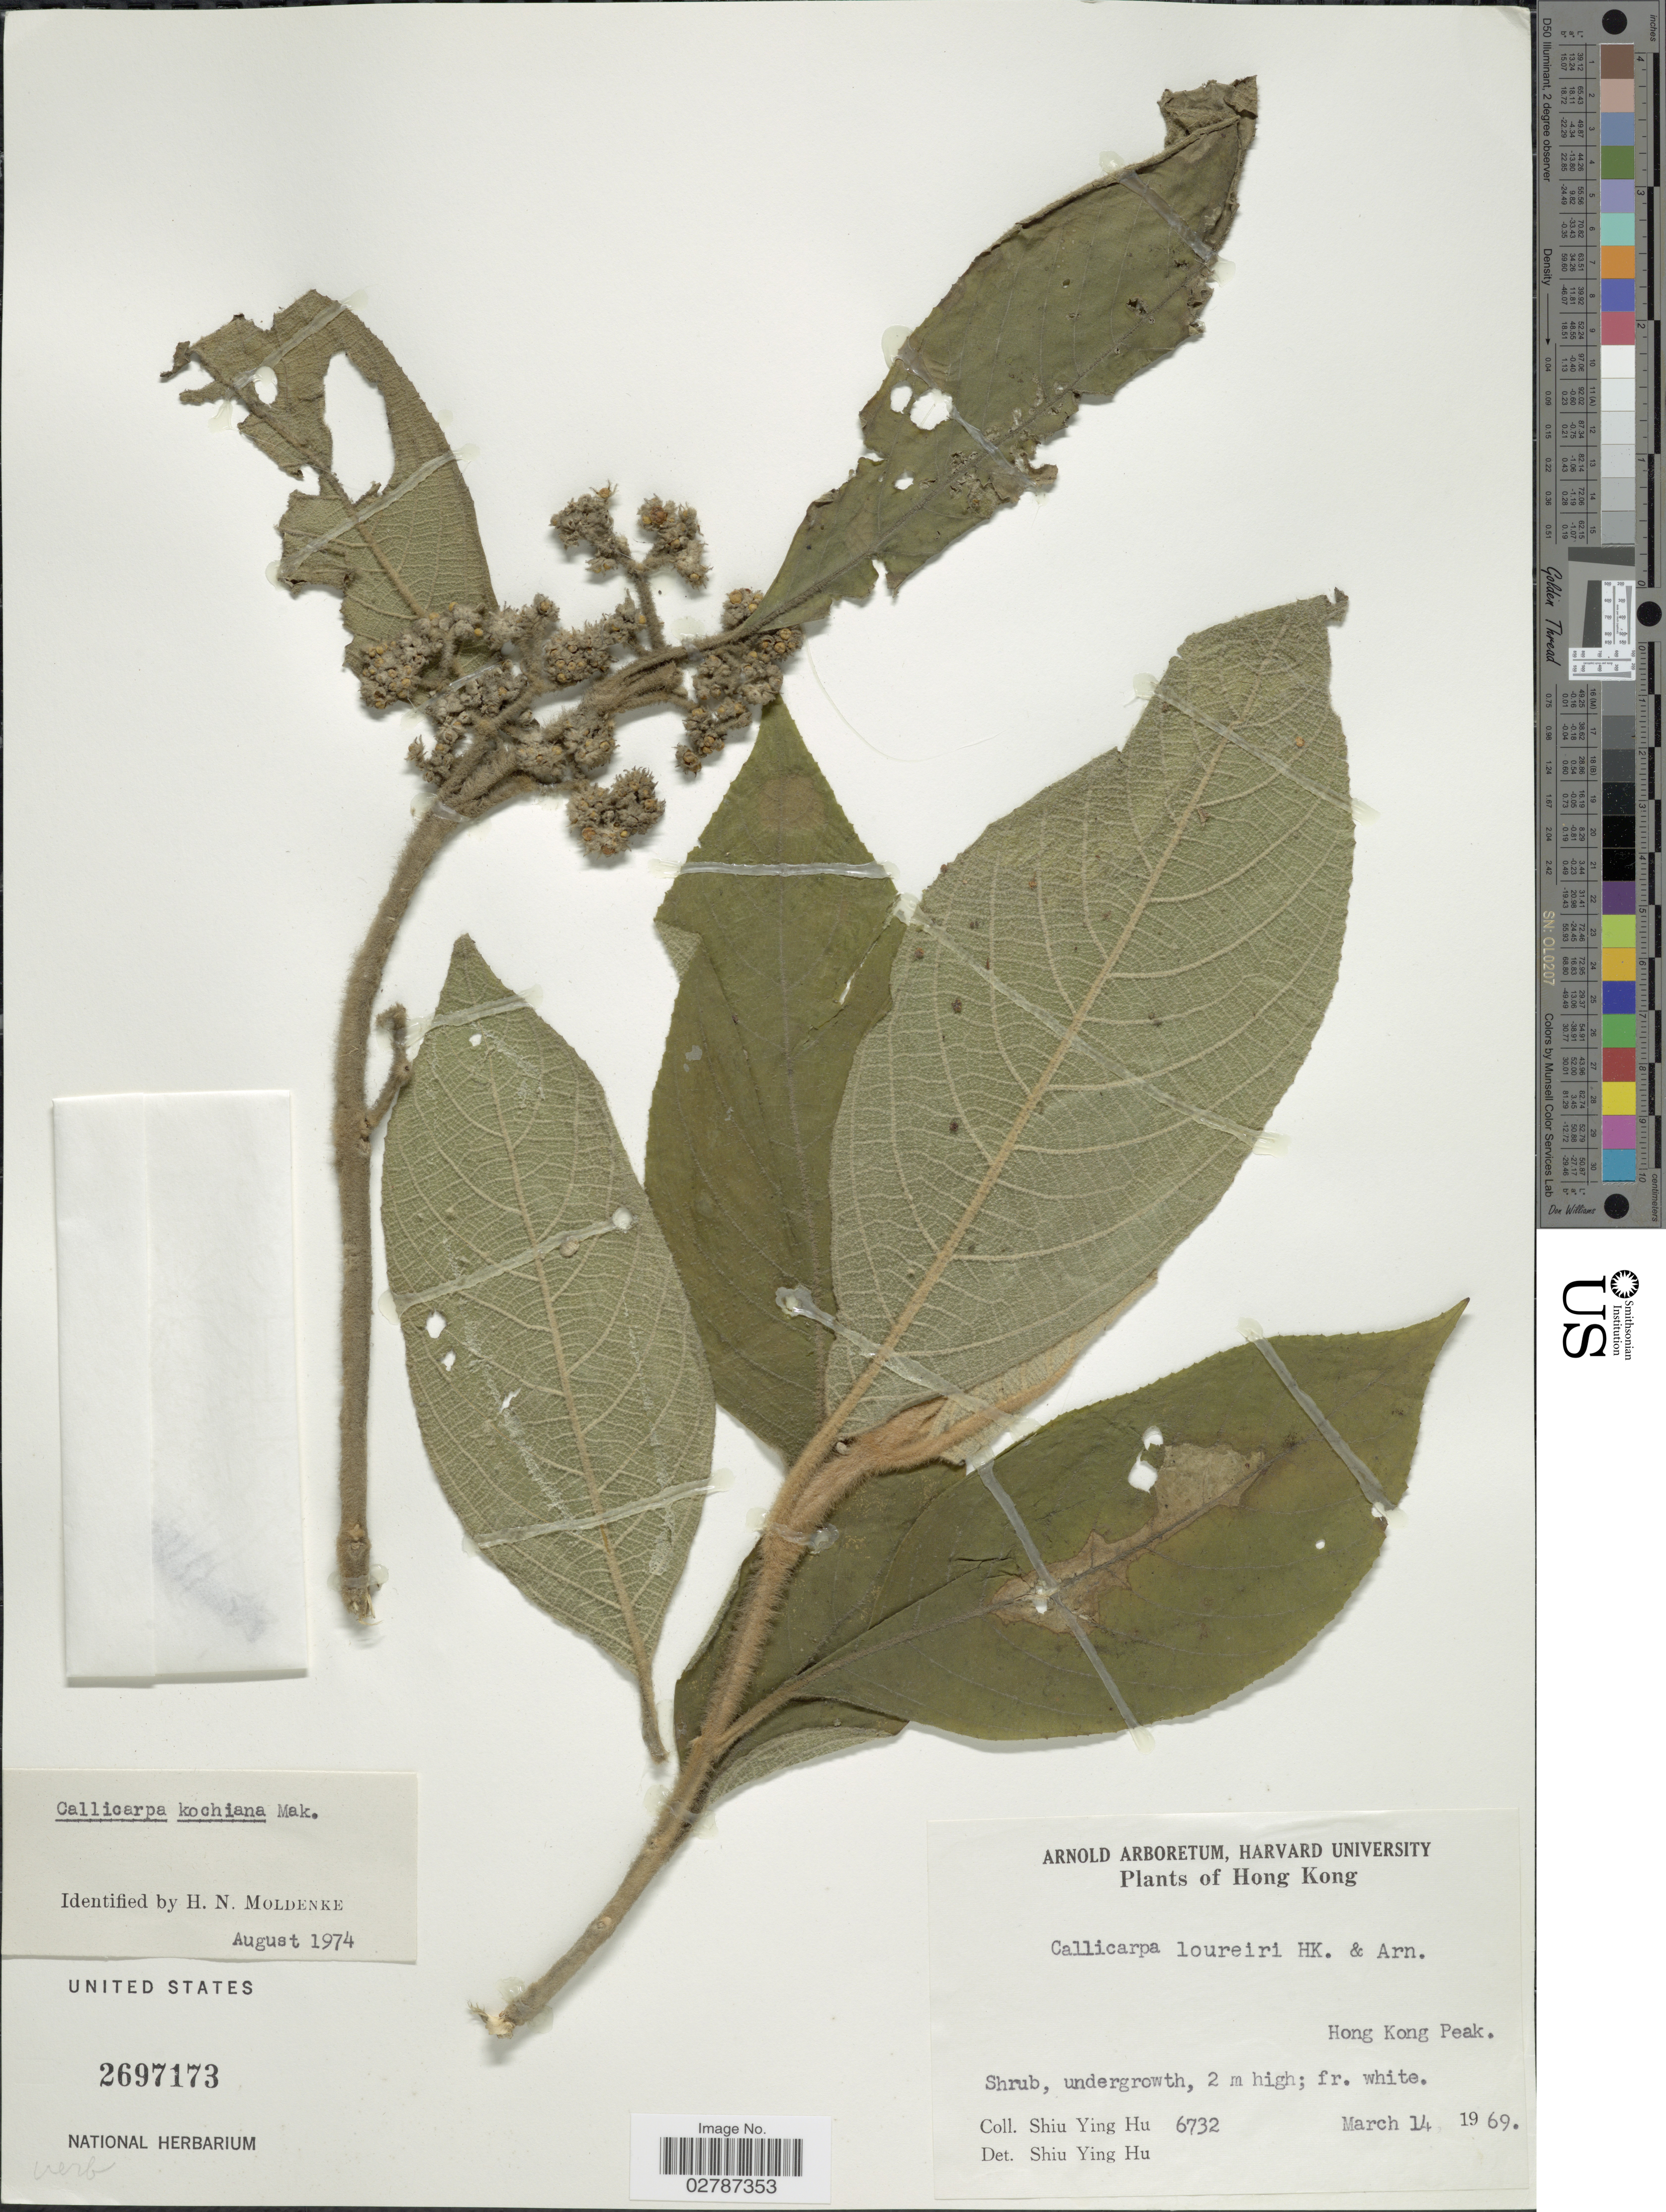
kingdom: Plantae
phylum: Tracheophyta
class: Magnoliopsida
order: Lamiales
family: Lamiaceae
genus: Callicarpa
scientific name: Callicarpa kochiana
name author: Makino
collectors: S. Y. Hu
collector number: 6732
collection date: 1969-03-14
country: China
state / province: Hong Kong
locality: Hong Kong Peak.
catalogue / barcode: US 2697173